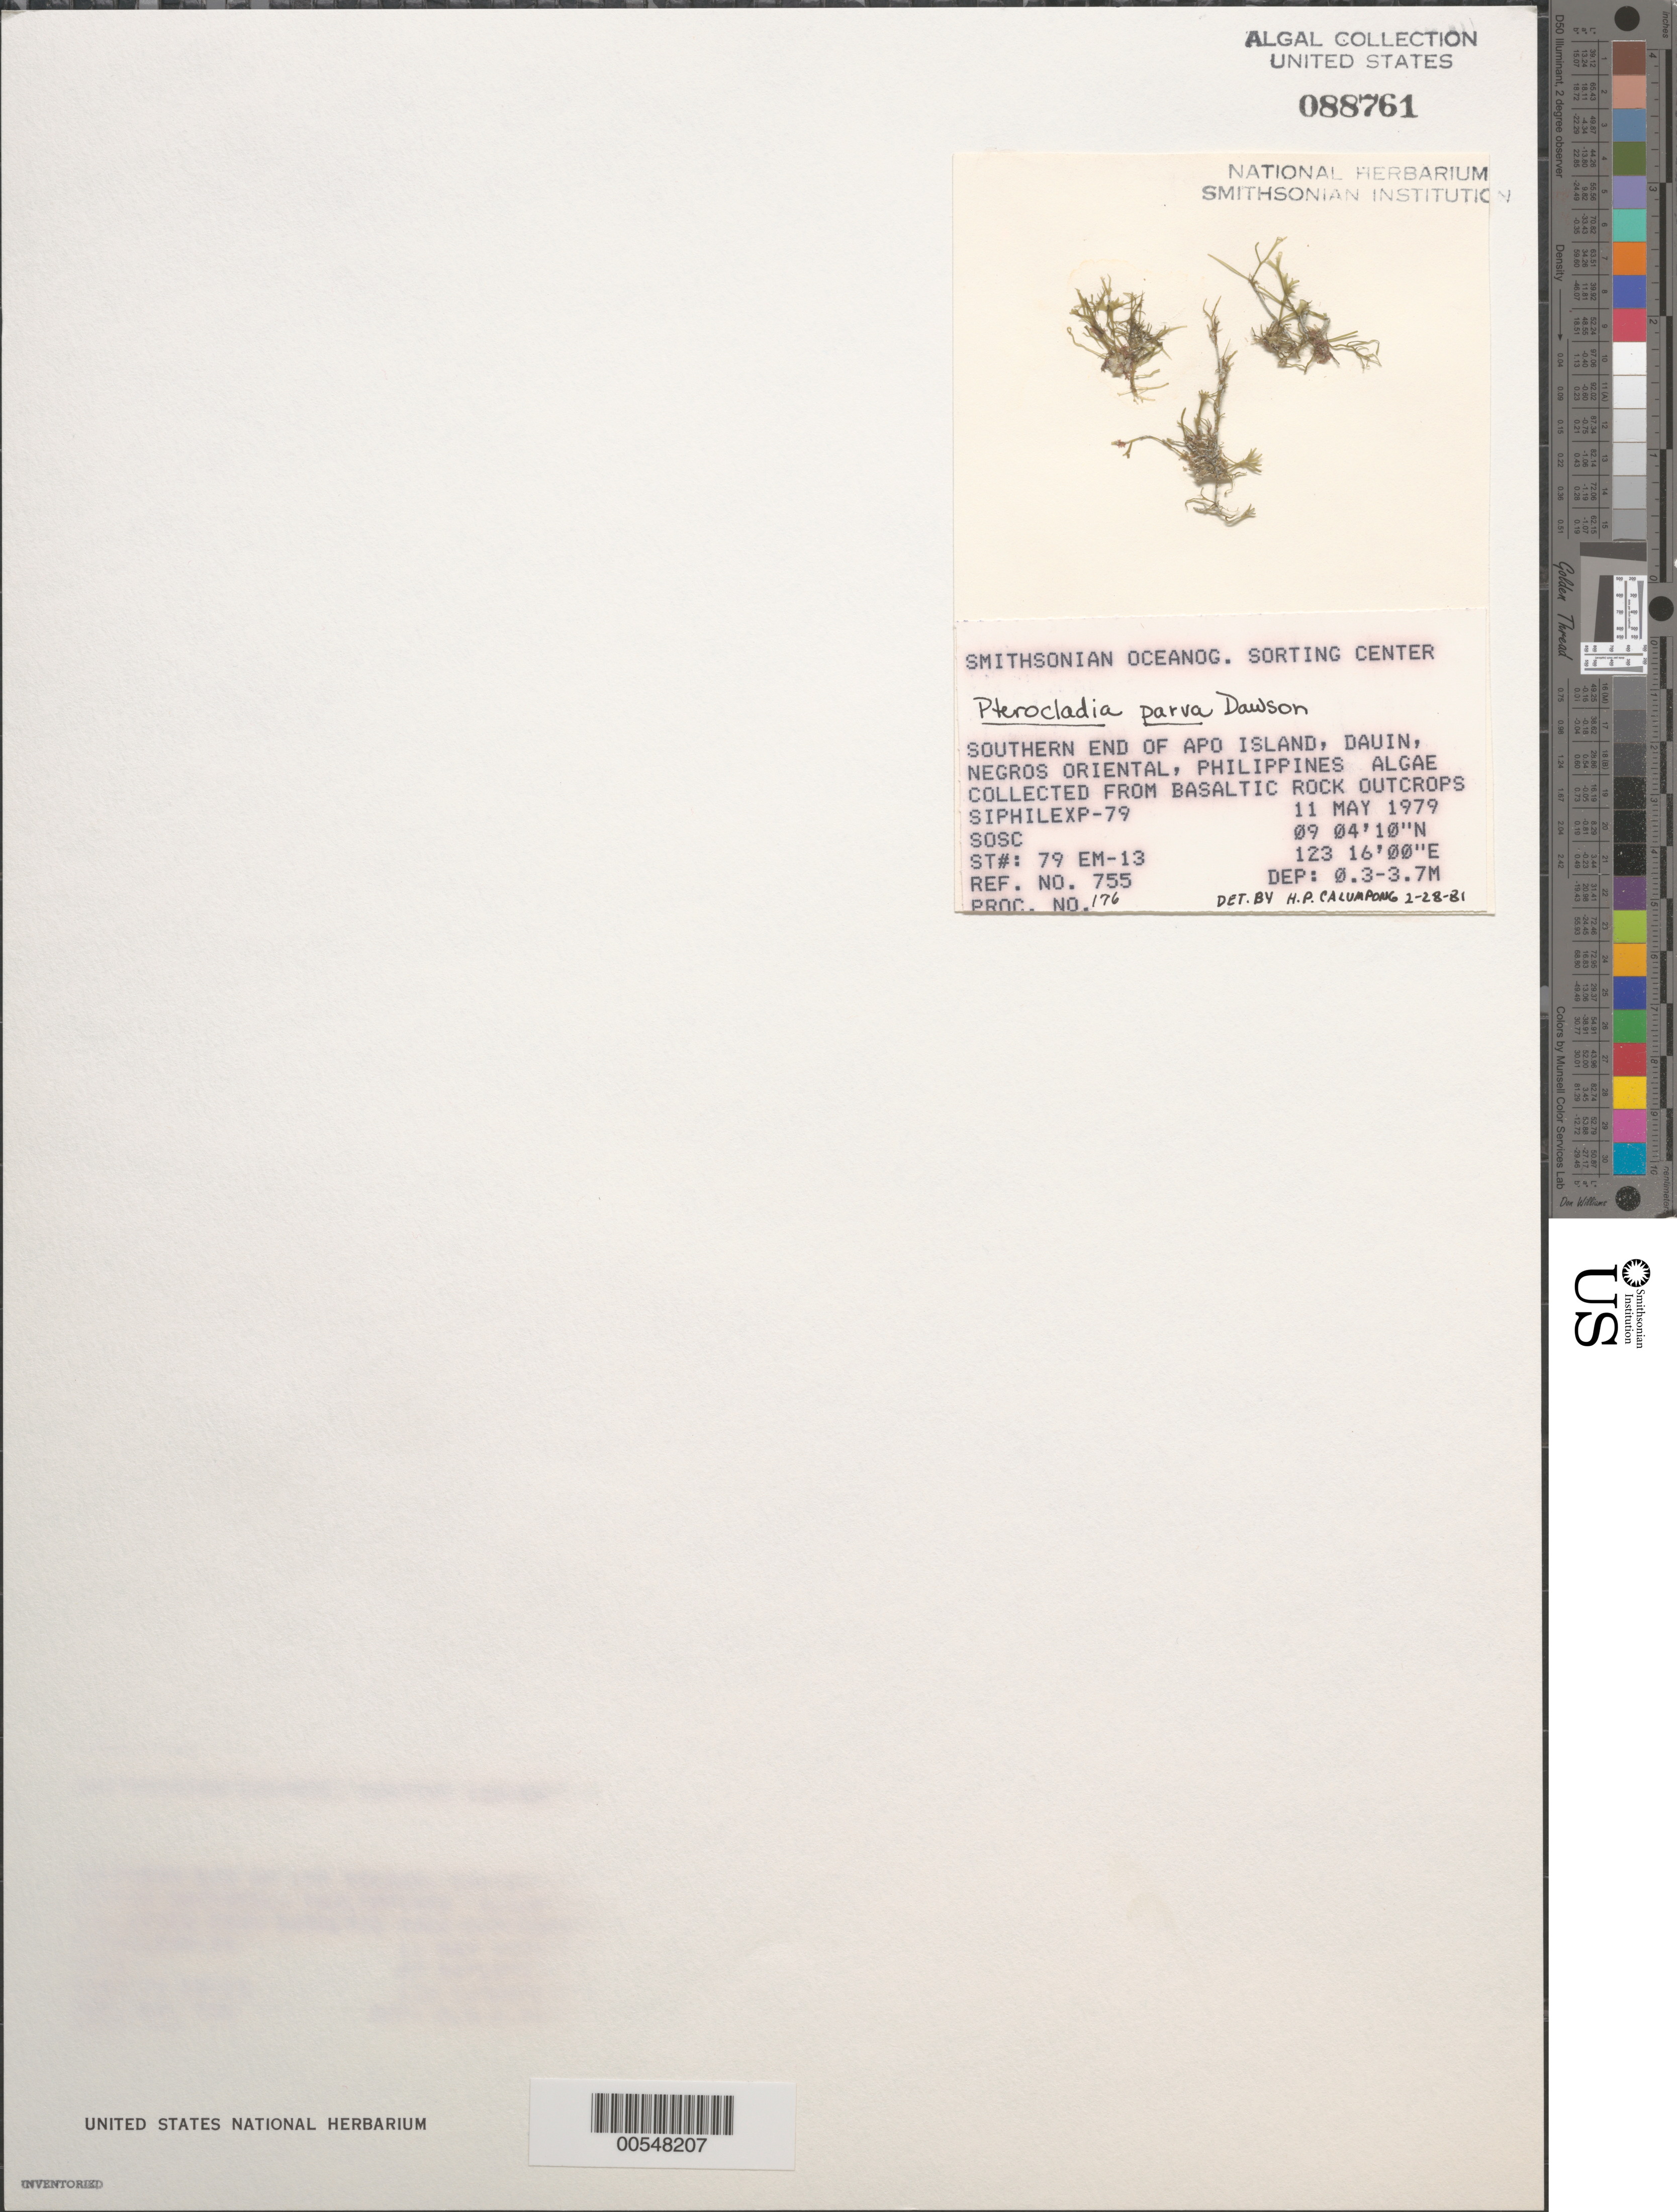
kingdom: Plantae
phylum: Rhodophyta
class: Florideophyceae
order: Gelidiales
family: Pterocladiaceae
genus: Pterocladia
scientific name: Pterocladia parva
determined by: Calumpong, H. P.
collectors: SOSC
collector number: Station 79 Em-13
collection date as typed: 11 May 1979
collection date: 1979-05-11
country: Philippines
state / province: Central Visayas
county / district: Negros Oriental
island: Negros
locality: Apo Island, Dauin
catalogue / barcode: US 88761